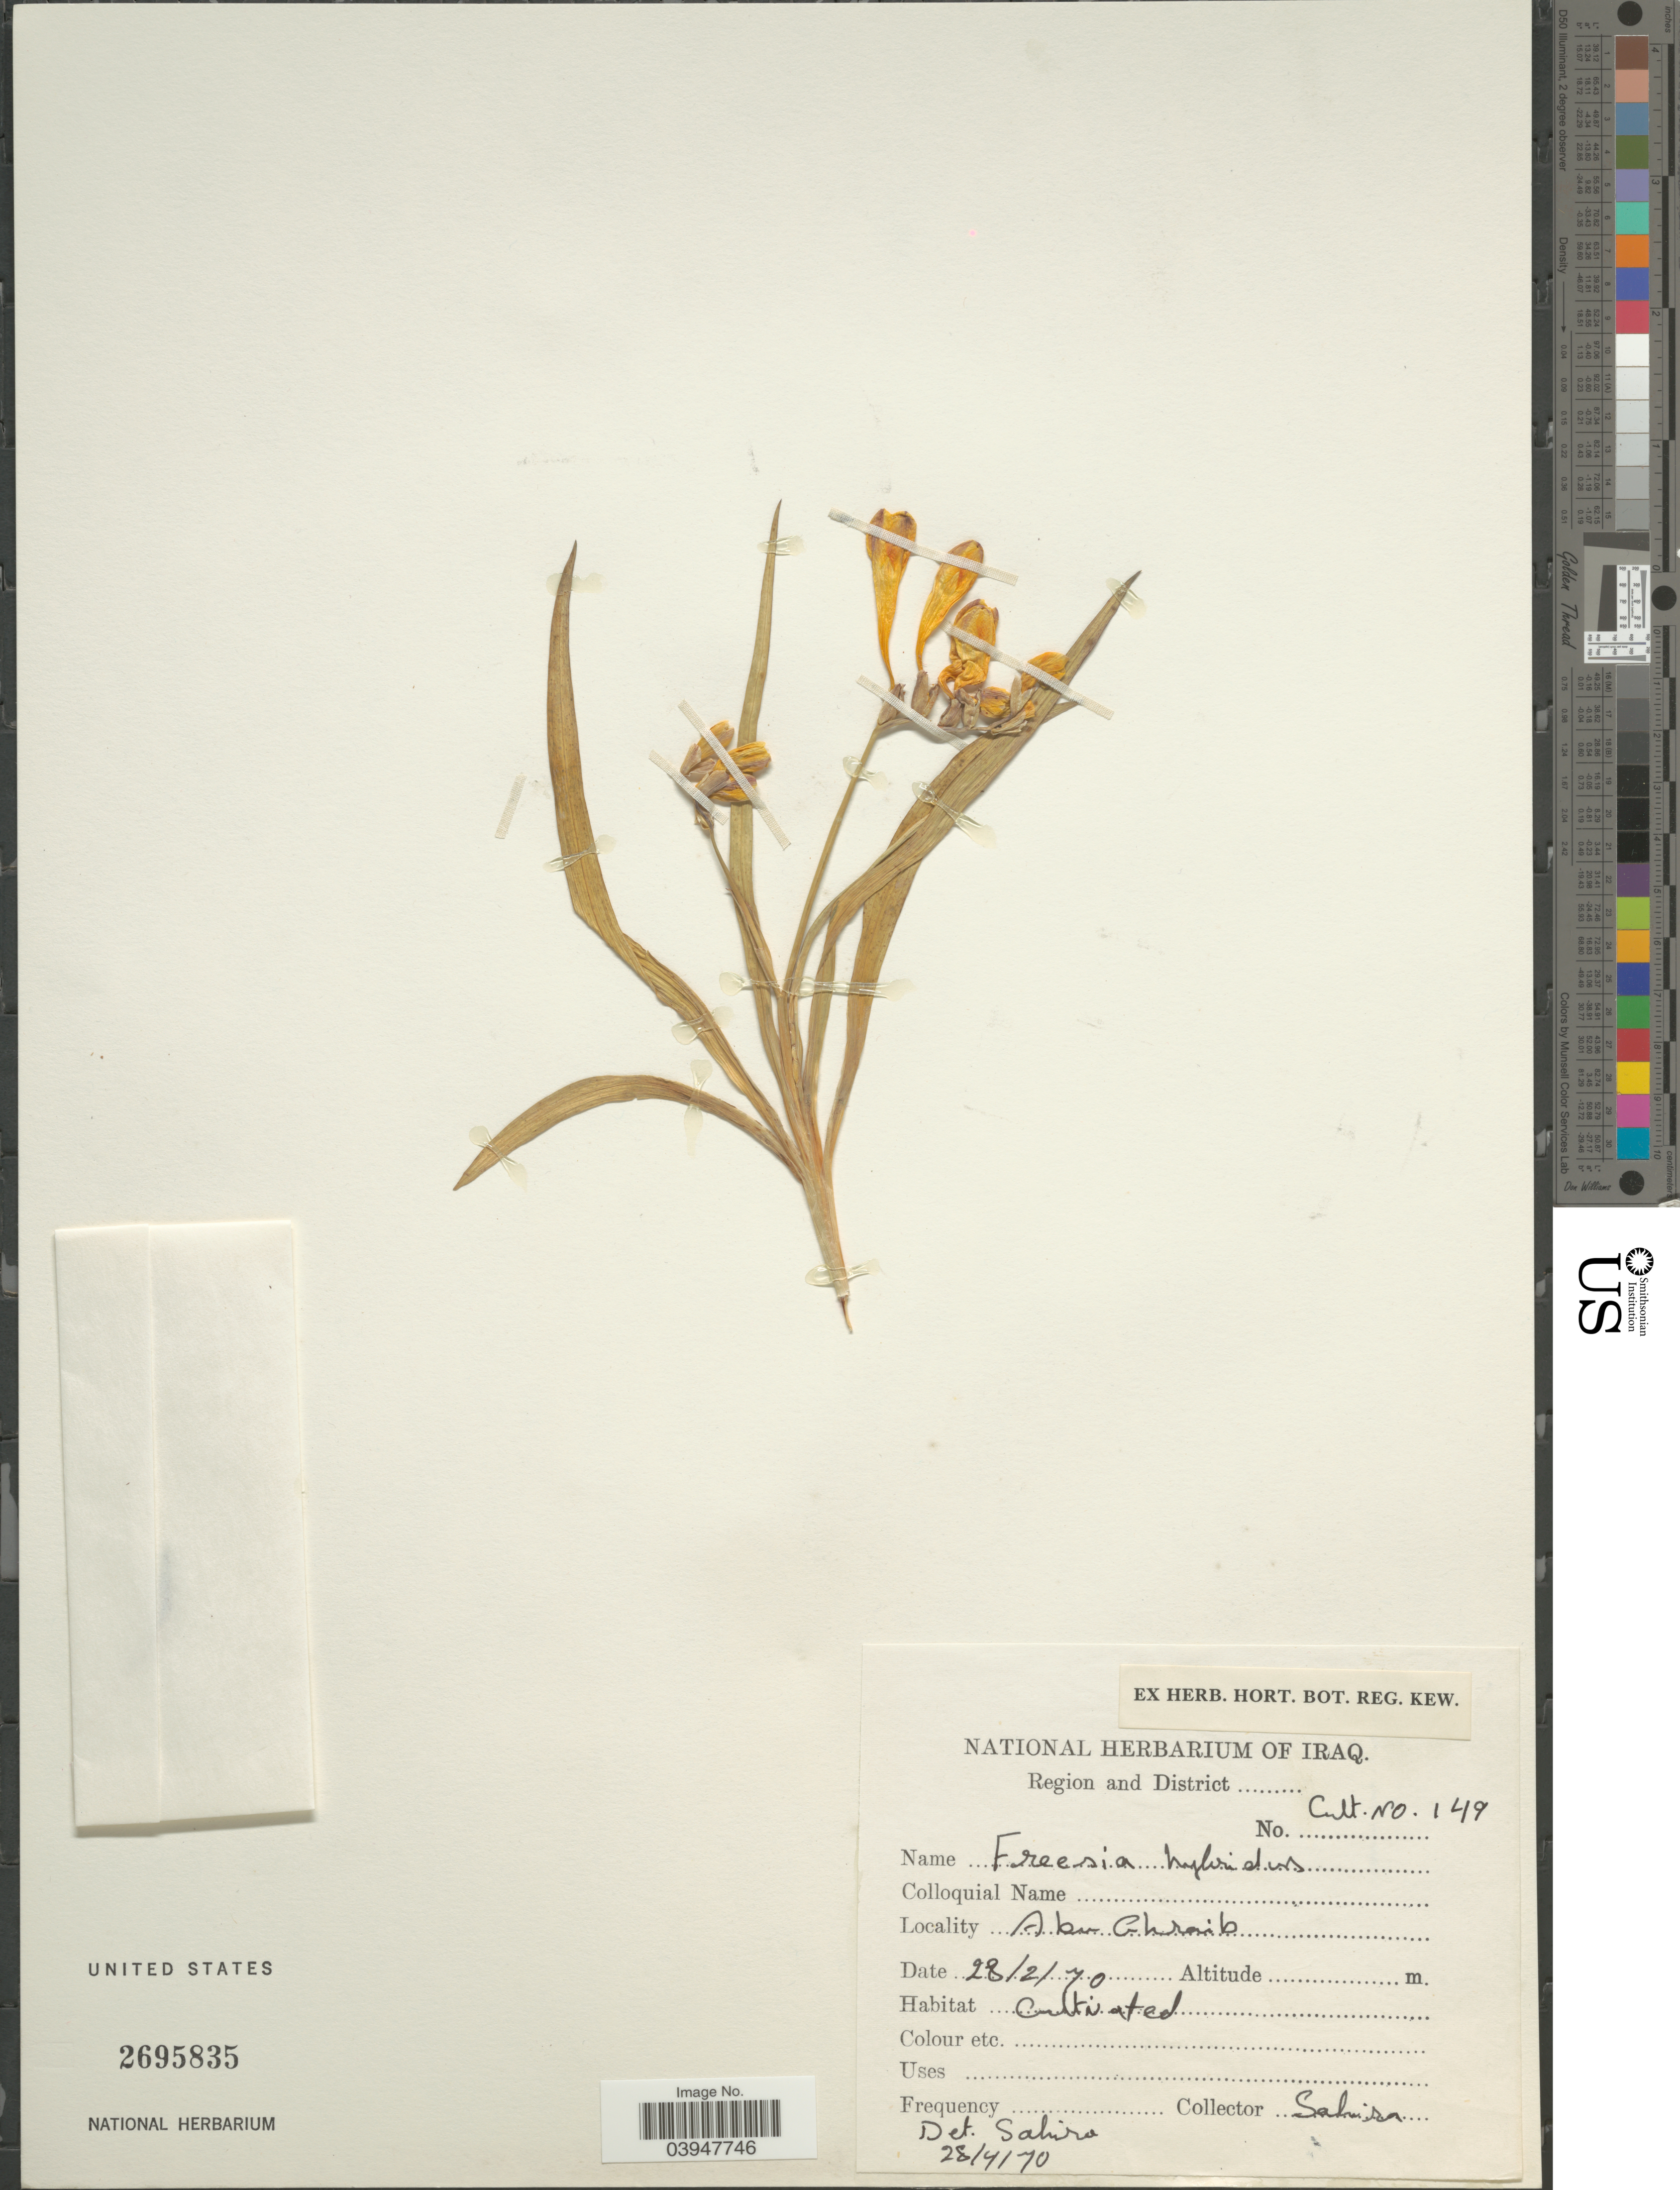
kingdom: Plantae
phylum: Tracheophyta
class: Liliopsida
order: Asparagales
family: Iridaceae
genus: Freesia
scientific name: Freesia x hybrida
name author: L.H. Bailey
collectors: -. Sahira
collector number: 149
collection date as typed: Transcribed d/m/y: 28/2/70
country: Iraq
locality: Abu Ghraib.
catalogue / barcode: US 2695835